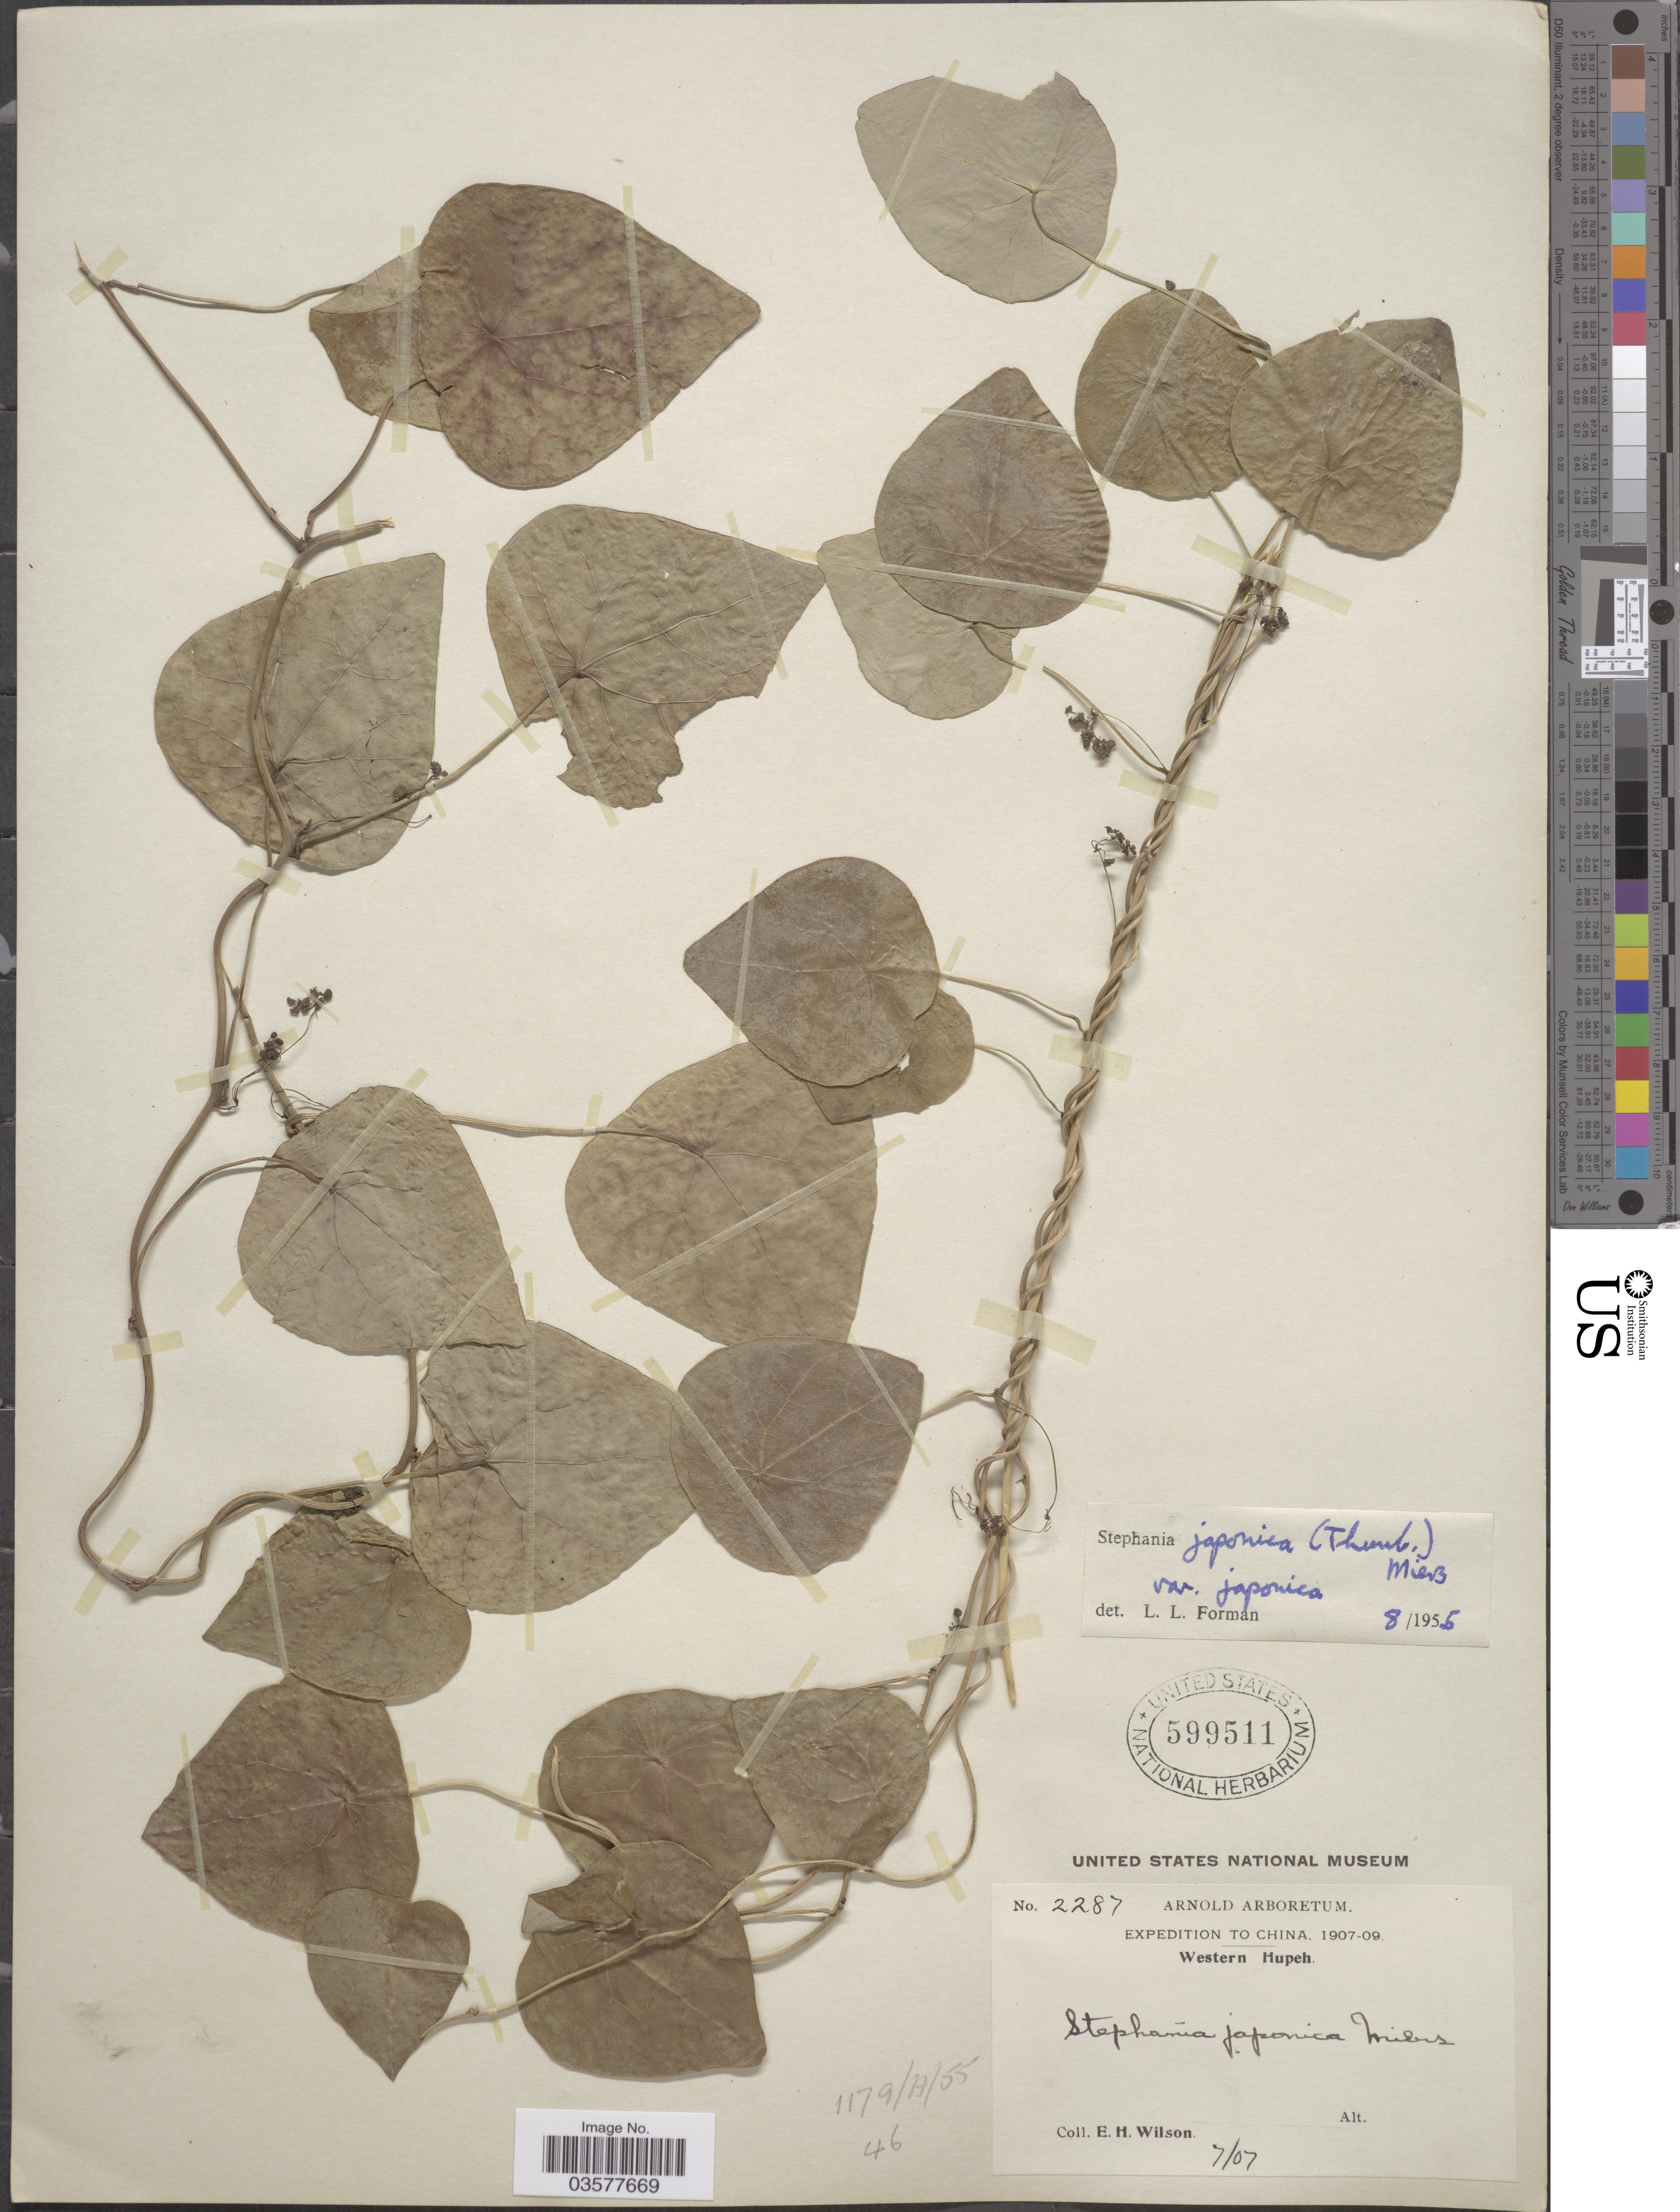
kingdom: Plantae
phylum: Tracheophyta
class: Magnoliopsida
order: Ranunculales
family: Menispermaceae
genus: Stephania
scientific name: Stephania japonica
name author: (Thunb.) Miers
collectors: E. Wilson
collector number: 2287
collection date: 1907-07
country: China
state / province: Hubei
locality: Western Hupeh.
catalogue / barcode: US 599511